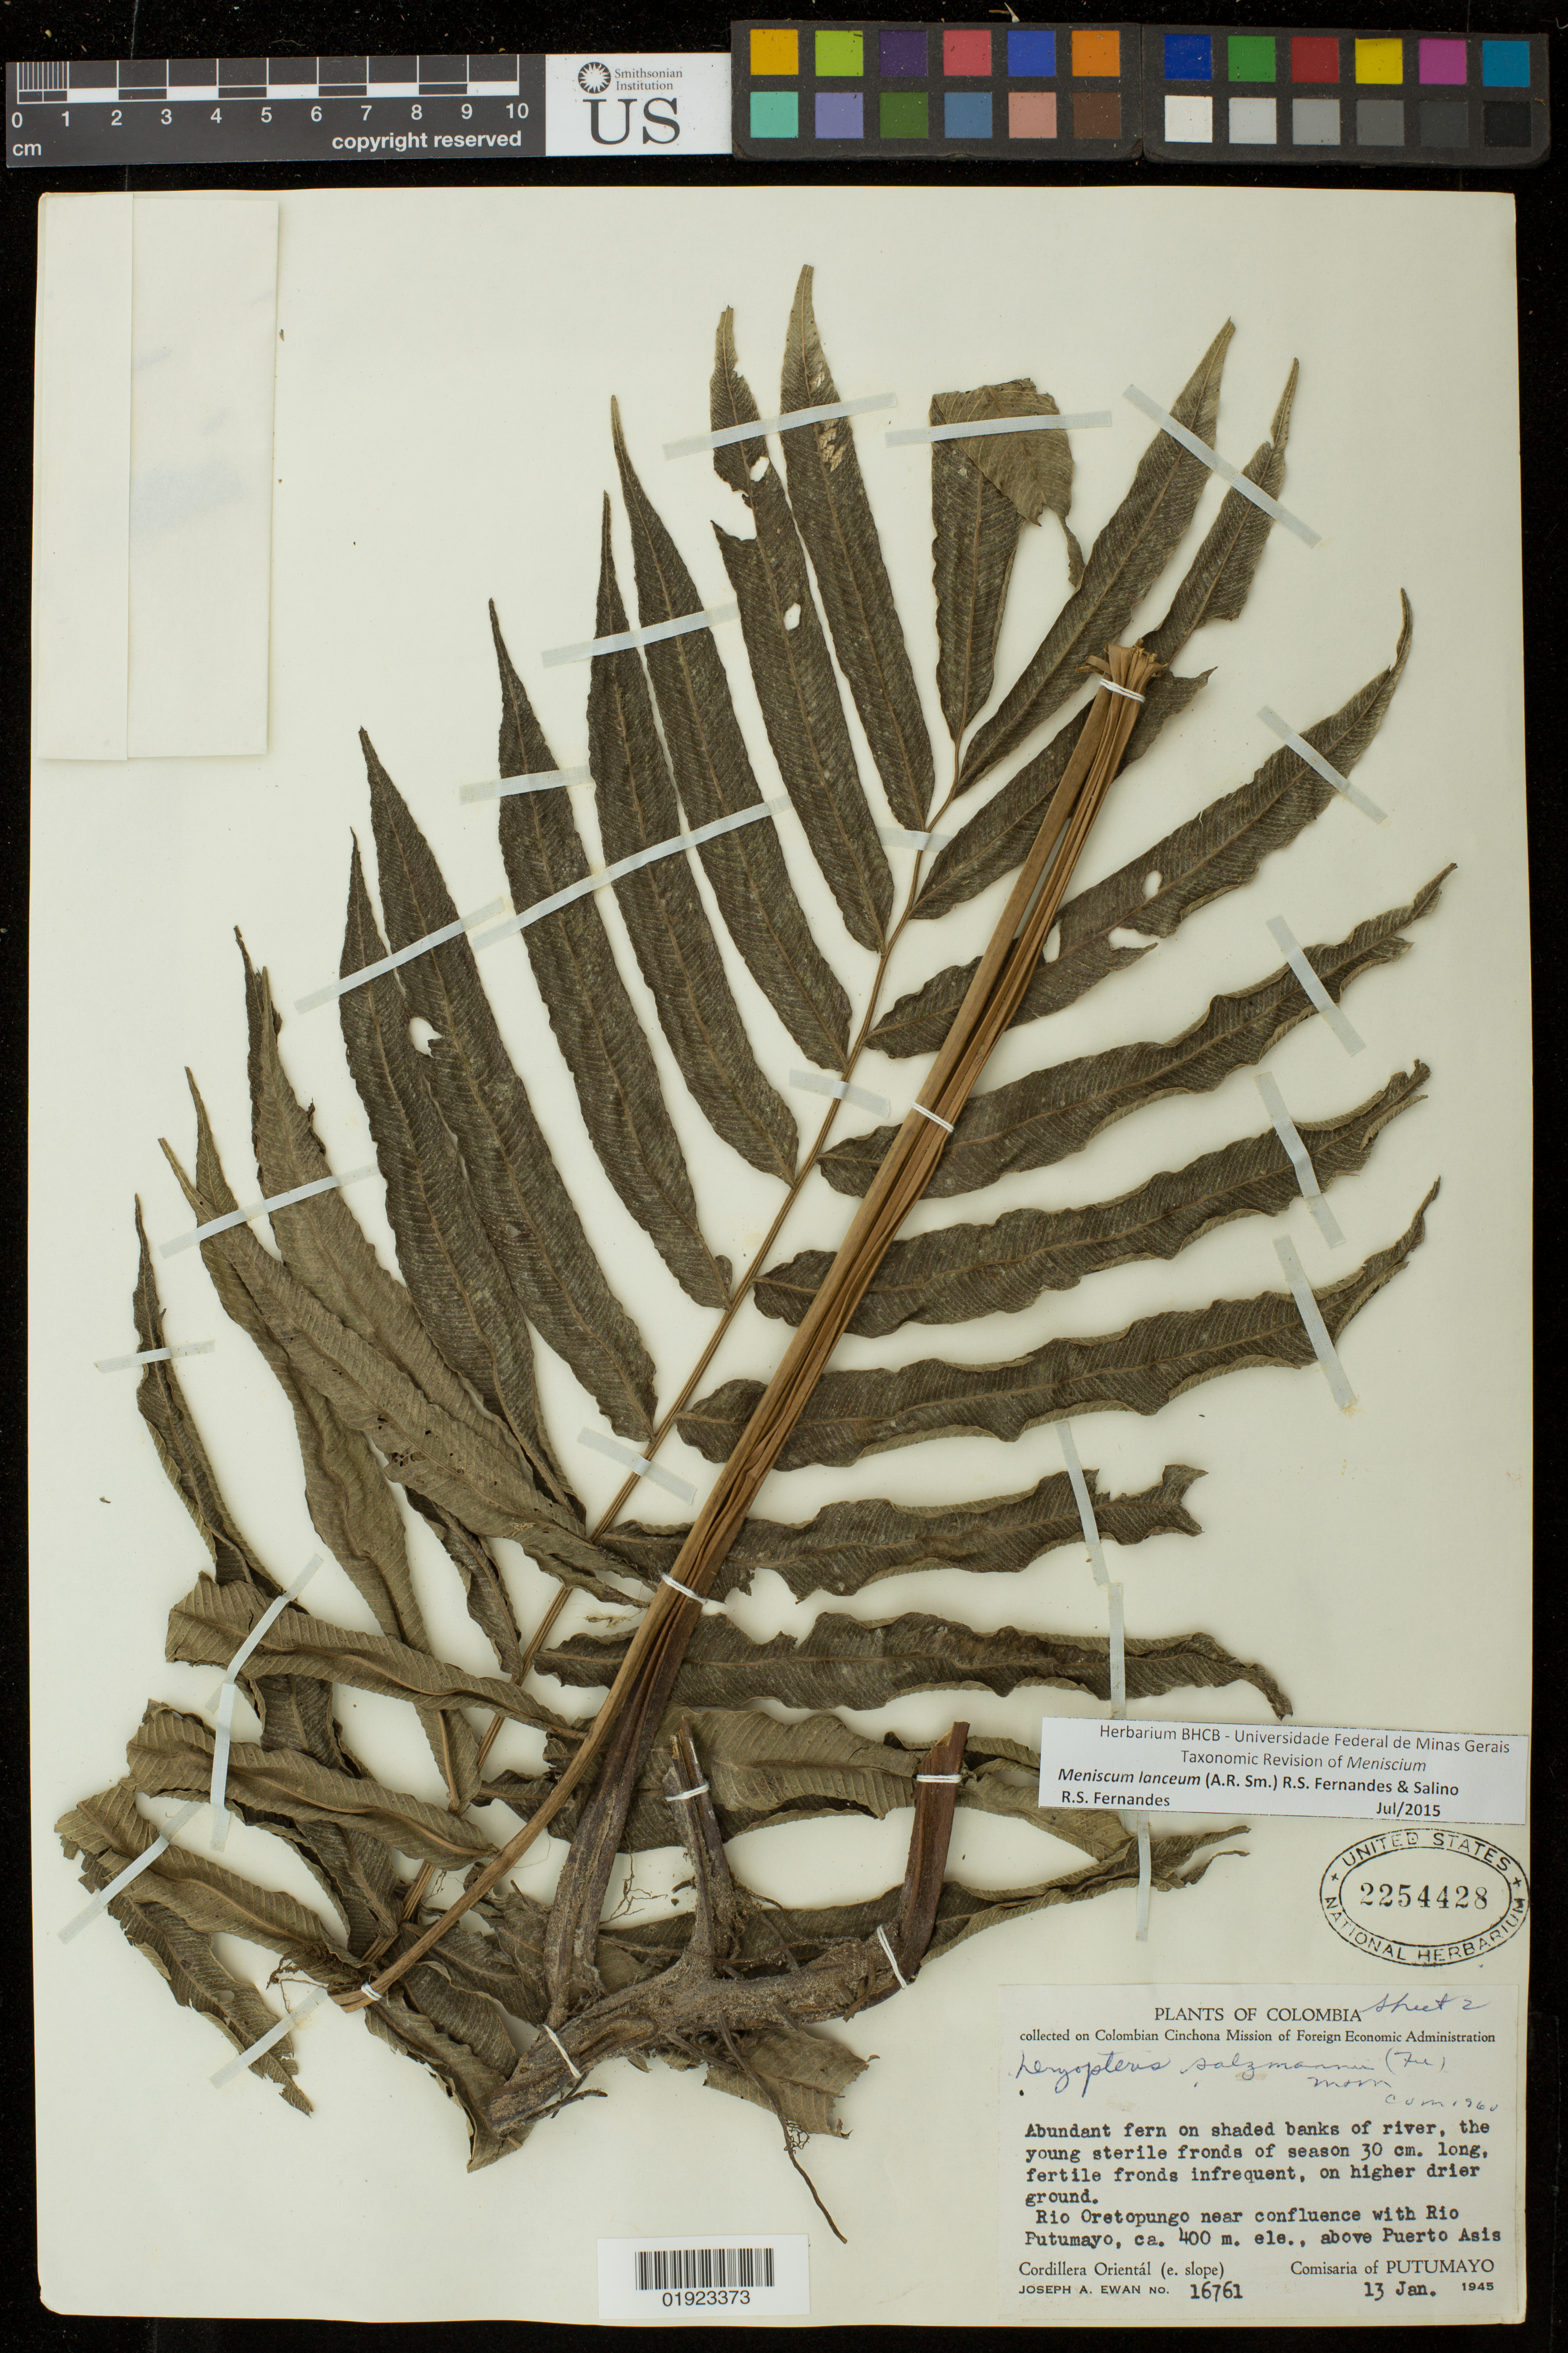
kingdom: Plantae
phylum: Tracheophyta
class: Polypodiopsida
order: Polypodiales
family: Thelypteridaceae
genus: Meniscium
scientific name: Meniscium lanceum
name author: (A.R. Sm.) Fernandes & Salino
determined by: Fernandes, R. S.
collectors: J. A. Ewan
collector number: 16761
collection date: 1945-01-13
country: Colombia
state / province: Putumayo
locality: Rio Oretopungo near confluence with Rio Putumayo, above Puerto Asis. Cordillera Oriental (E. slope).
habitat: Abundant fern on shaded banks of river.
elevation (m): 400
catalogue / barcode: US 2254428